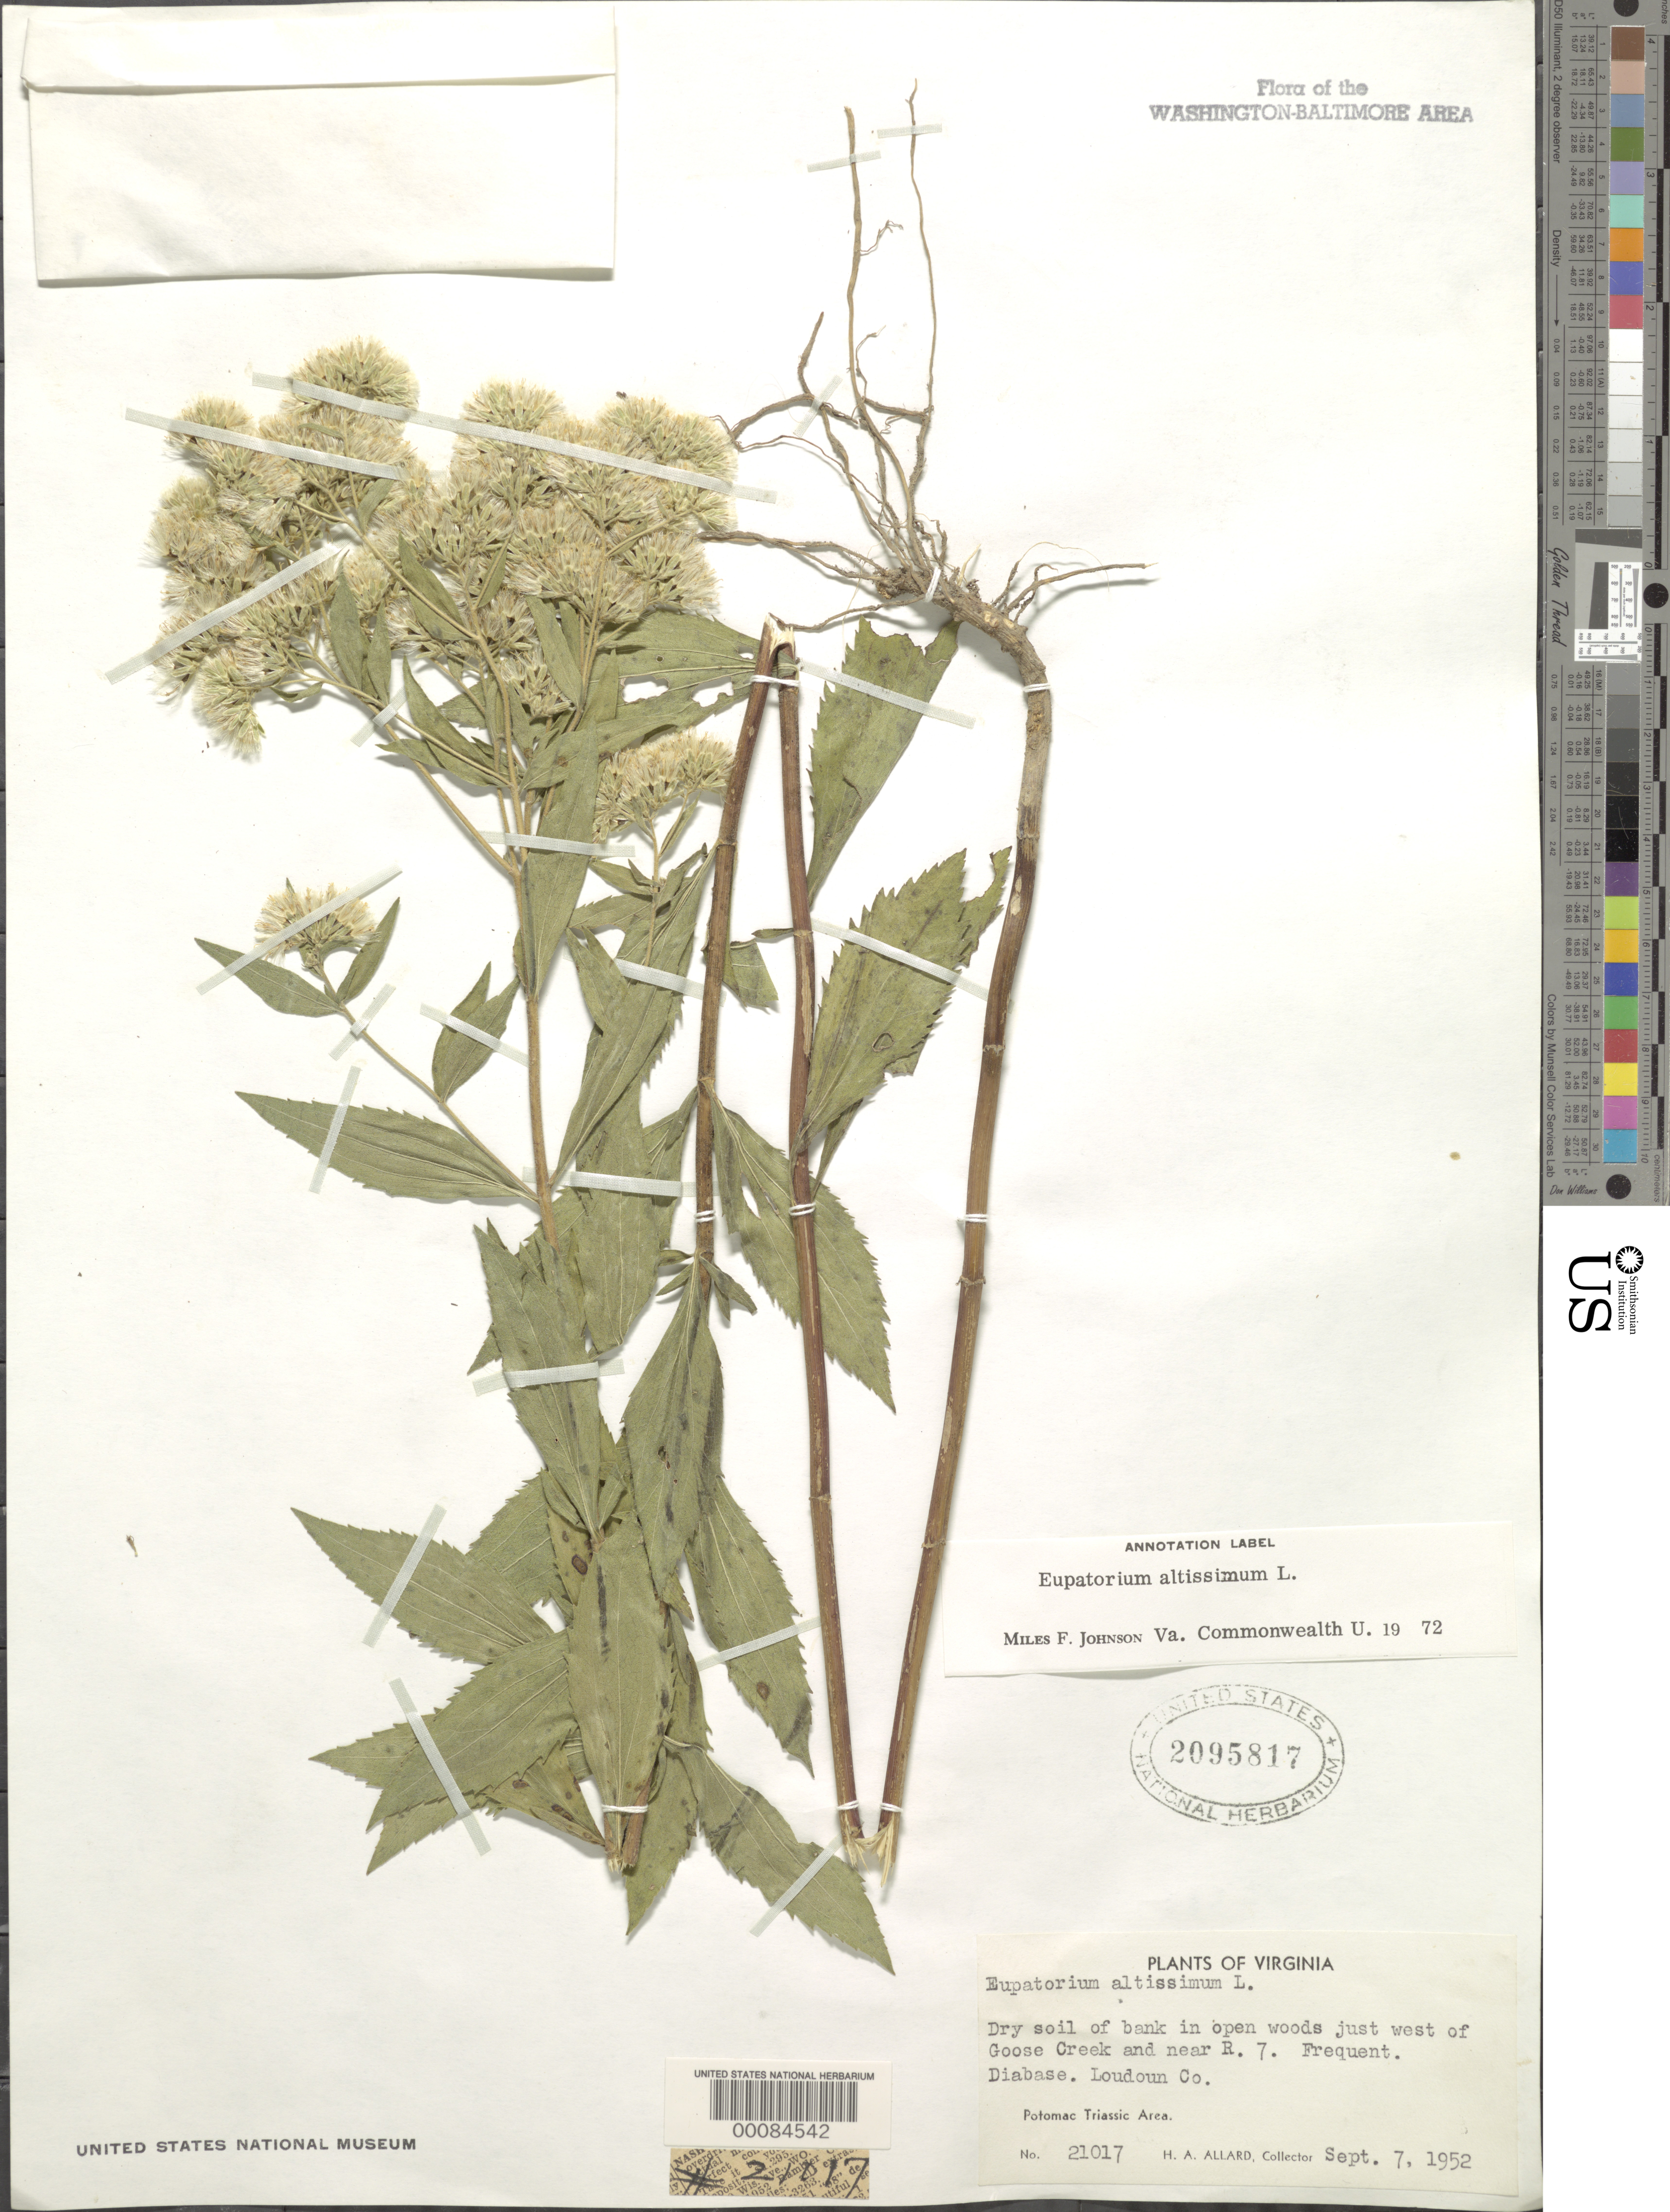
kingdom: Plantae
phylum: Tracheophyta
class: Magnoliopsida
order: Asterales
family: Asteraceae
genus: Eupatorium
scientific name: Eupatorium altissimum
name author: L.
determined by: Johnson, M. F.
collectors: H. A. Allard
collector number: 21017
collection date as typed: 07 Sep 1952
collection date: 1952-09-07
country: United States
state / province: Virginia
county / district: Loudoun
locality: West of Goose Creek near Route 7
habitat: Dry soil bank open woods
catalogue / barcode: US 2095817